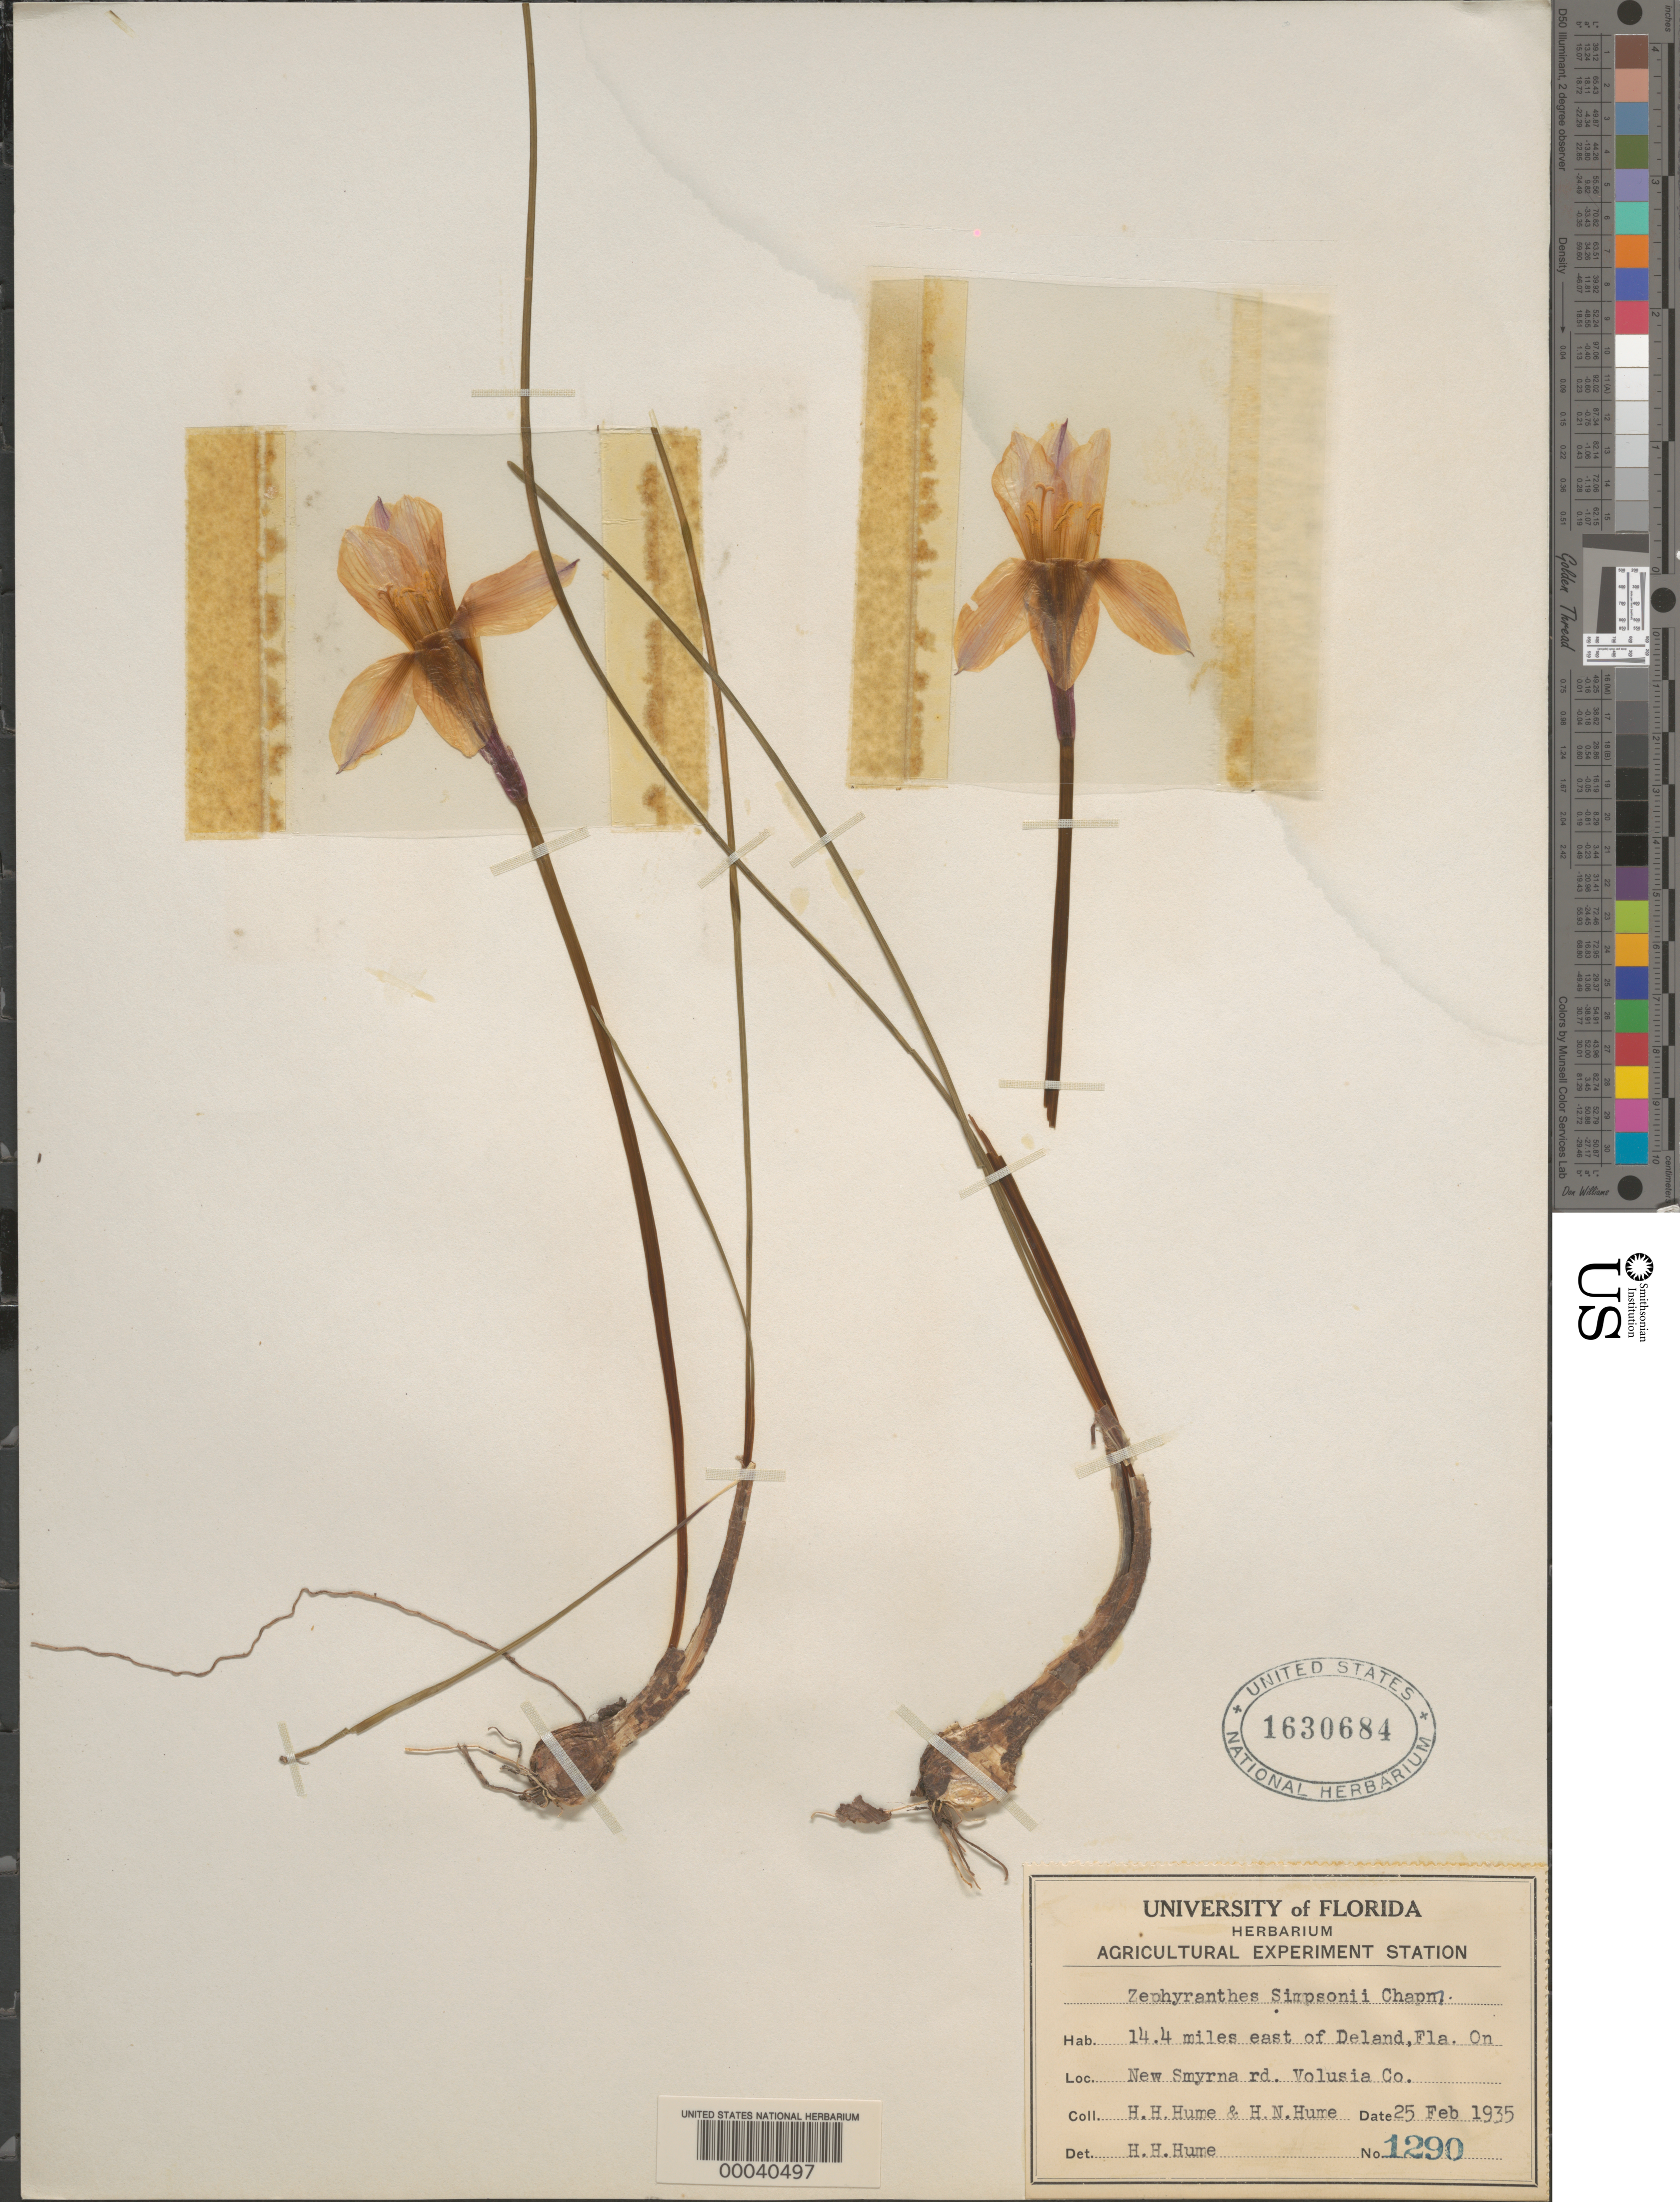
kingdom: Plantae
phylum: Tracheophyta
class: Liliopsida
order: Asparagales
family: Amaryllidaceae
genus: Zephyranthes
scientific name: Zephyranthes simpsonii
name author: Chapm.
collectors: H. Hume & H. Hume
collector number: Univ Of Fl Herb 1290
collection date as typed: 25 Feb 1935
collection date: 1935-02-25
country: United States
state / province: Florida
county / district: Volusia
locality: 14.4 mi. e of deland, on new smyrna rd.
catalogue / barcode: US 1630684